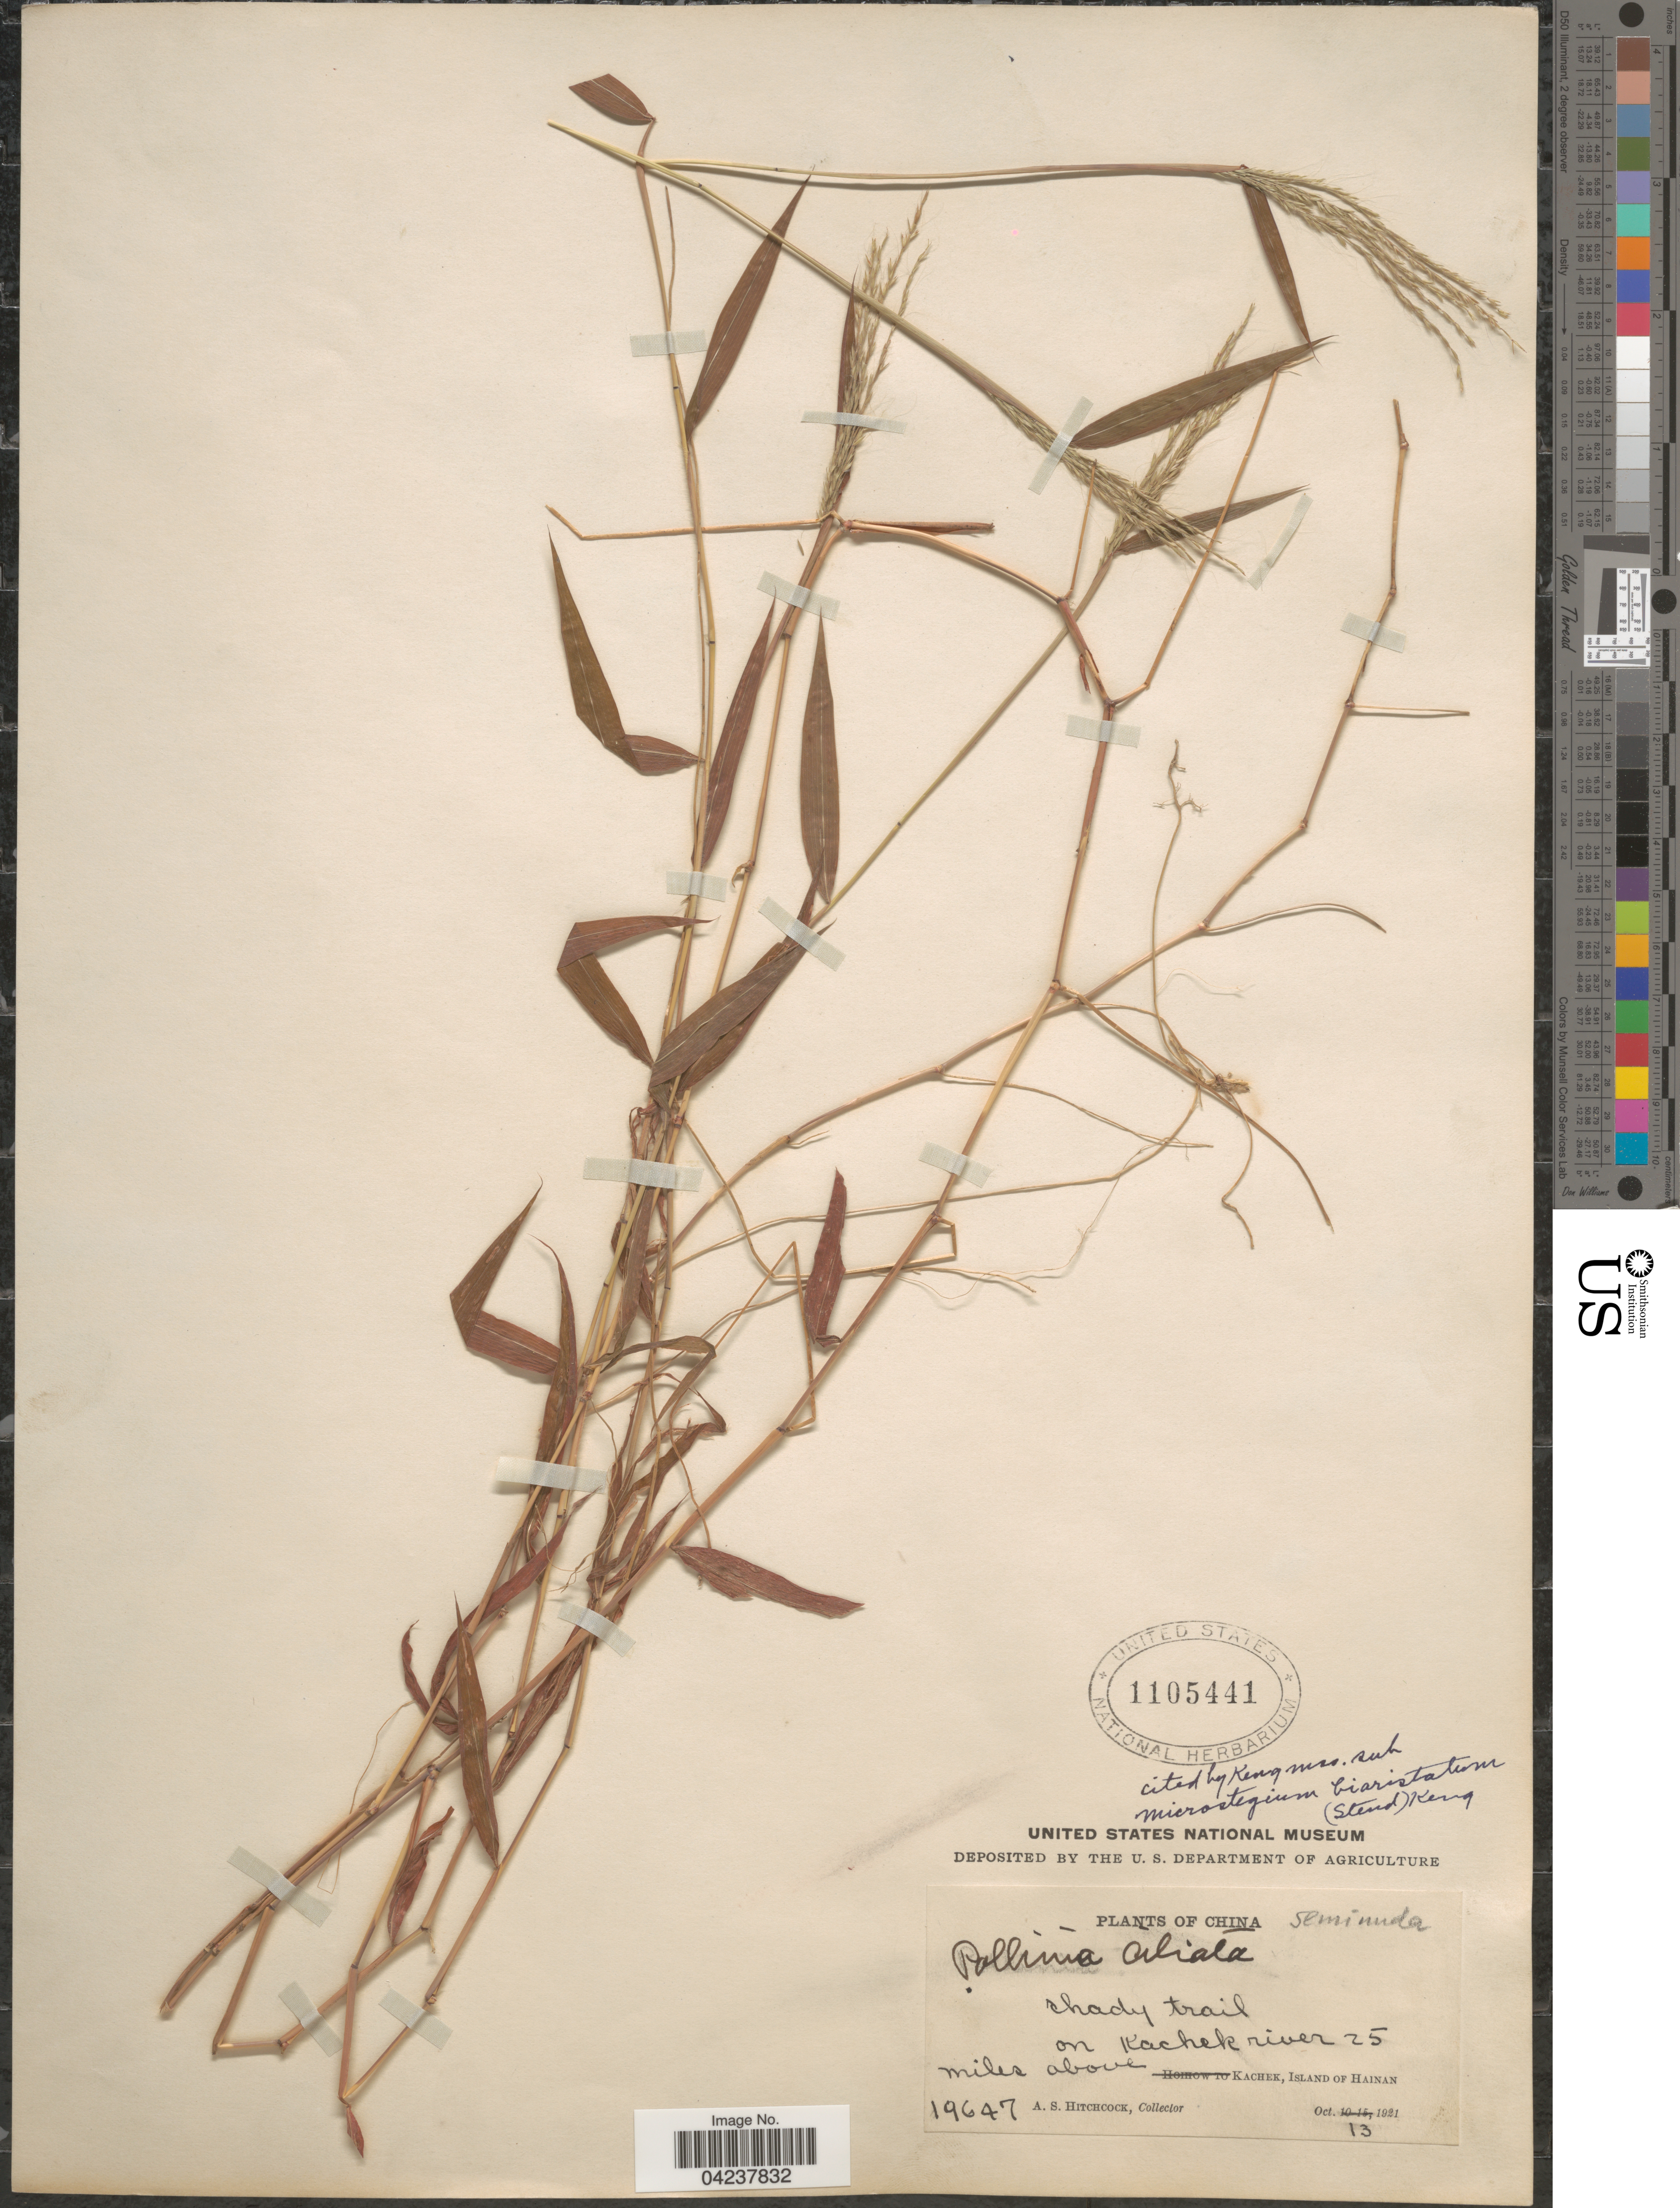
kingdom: Plantae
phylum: Tracheophyta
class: Liliopsida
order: Poales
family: Poaceae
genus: Microstegium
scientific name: Microstegium biaristatum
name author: (Steud.) Keng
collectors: A. S. Hitchcock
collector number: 19647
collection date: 1921-10-13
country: China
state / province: Hainan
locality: Shady trail on Kachek river 25 miles above Kachek, Island of Hainan.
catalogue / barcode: US 1105441